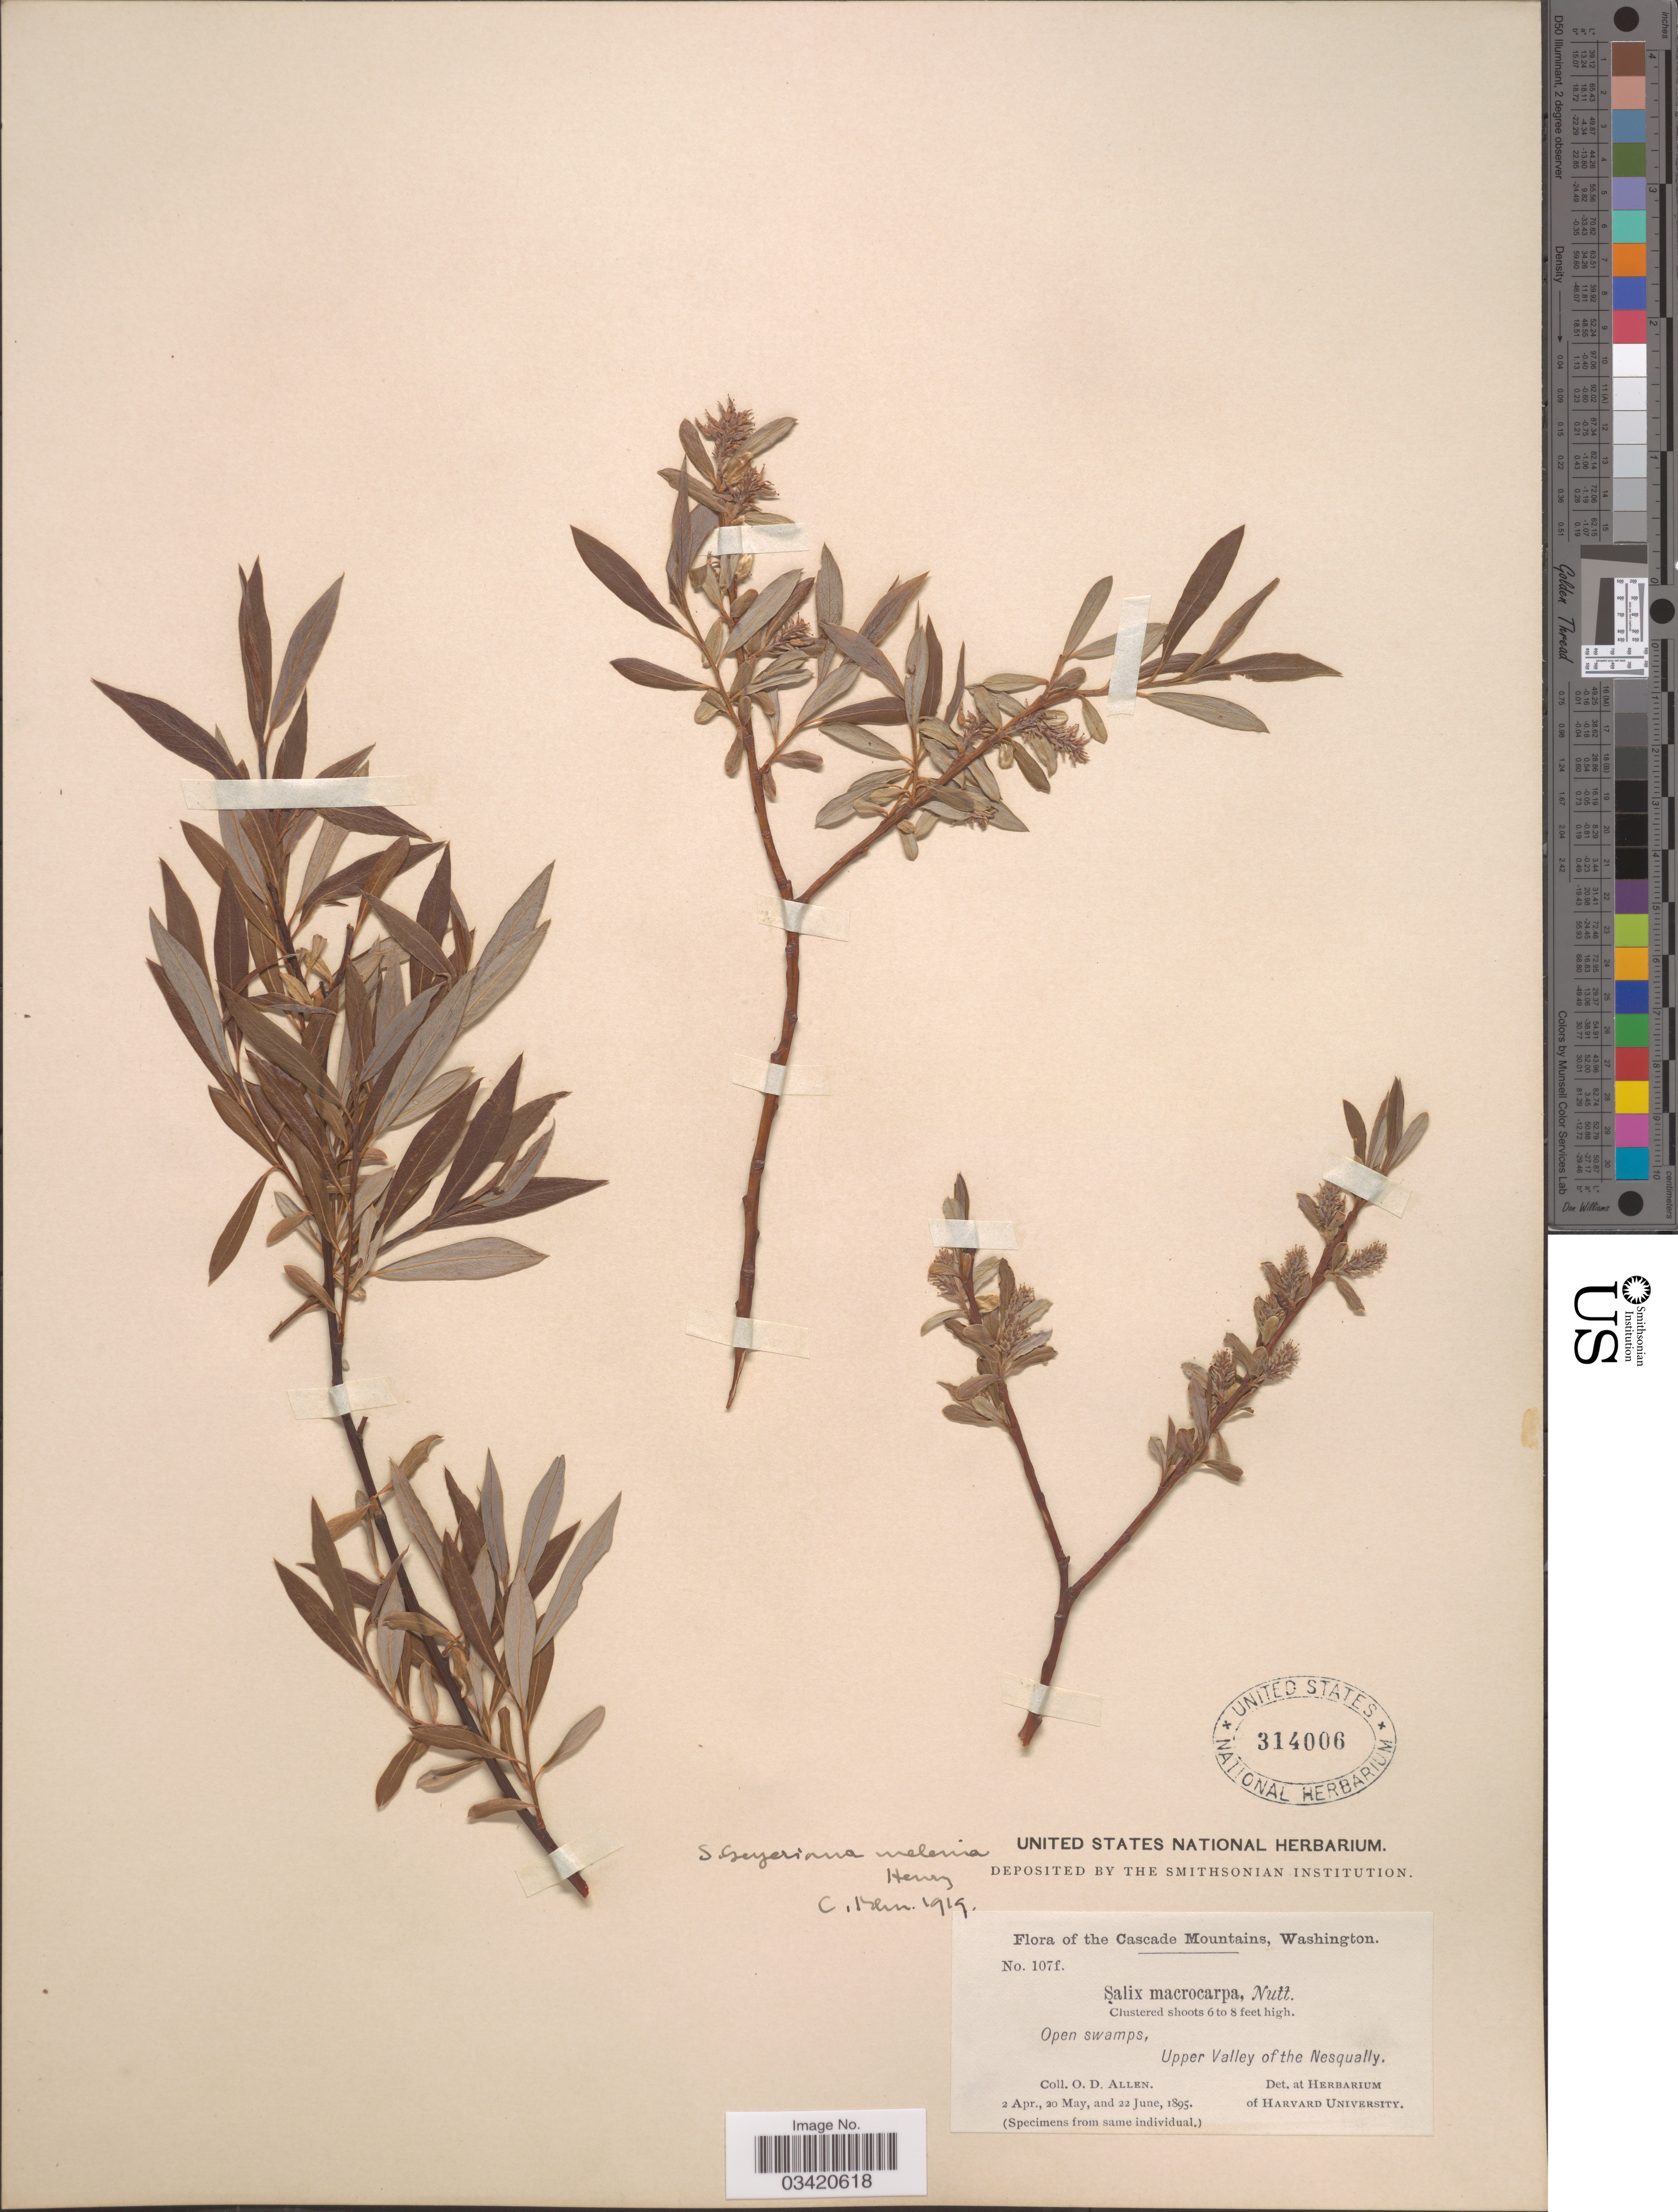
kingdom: Plantae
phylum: Tracheophyta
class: Magnoliopsida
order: Malpighiales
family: Salicaceae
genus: Salix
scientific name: Salix geyeriana var. meleina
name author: J.K. Henry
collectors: O. D. Allen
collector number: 107f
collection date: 1895-04-02/1895-06-22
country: United States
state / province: Washington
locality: The Cascade Mountains. Upper Valley of the Nesqually.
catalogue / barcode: US 314006